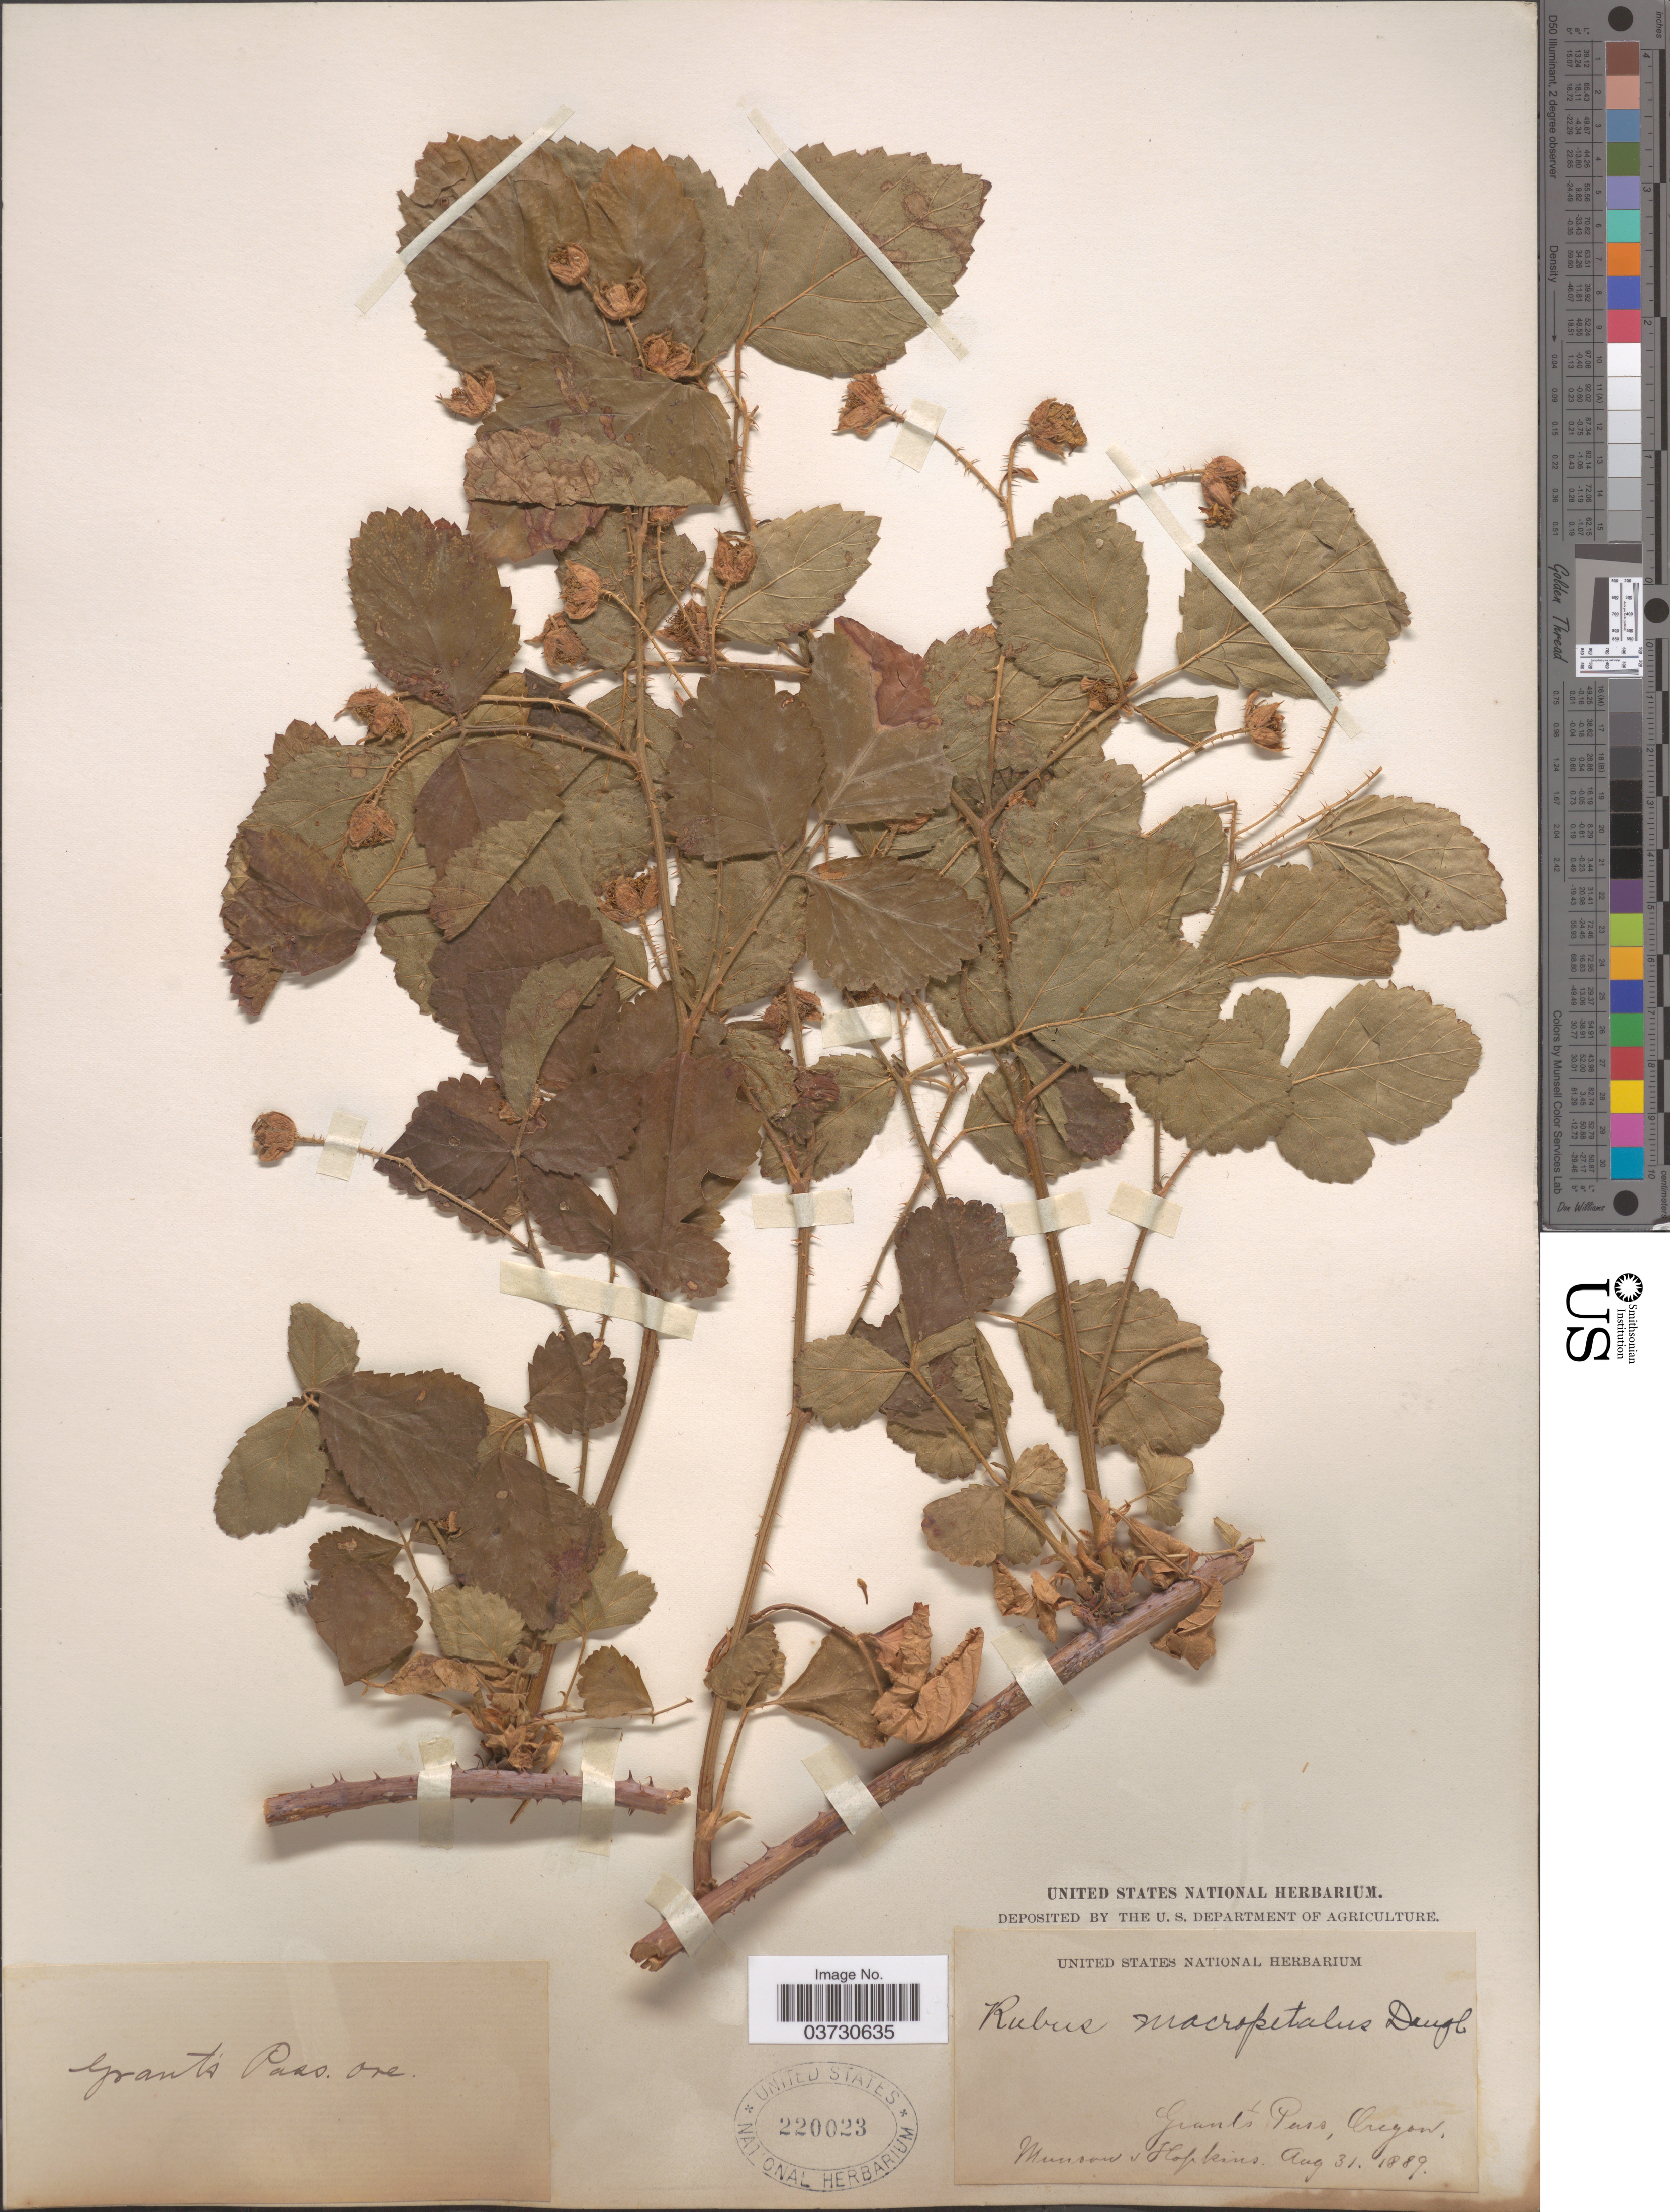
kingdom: Plantae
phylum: Tracheophyta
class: Magnoliopsida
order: Rosales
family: Rosaceae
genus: Rubus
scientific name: Rubus macropetalus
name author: Douglas ex Hook.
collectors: -. Munson & -. Hopkins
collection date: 1889-08-31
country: United States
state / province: Oregon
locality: Grant's Pass.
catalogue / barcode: US 220023